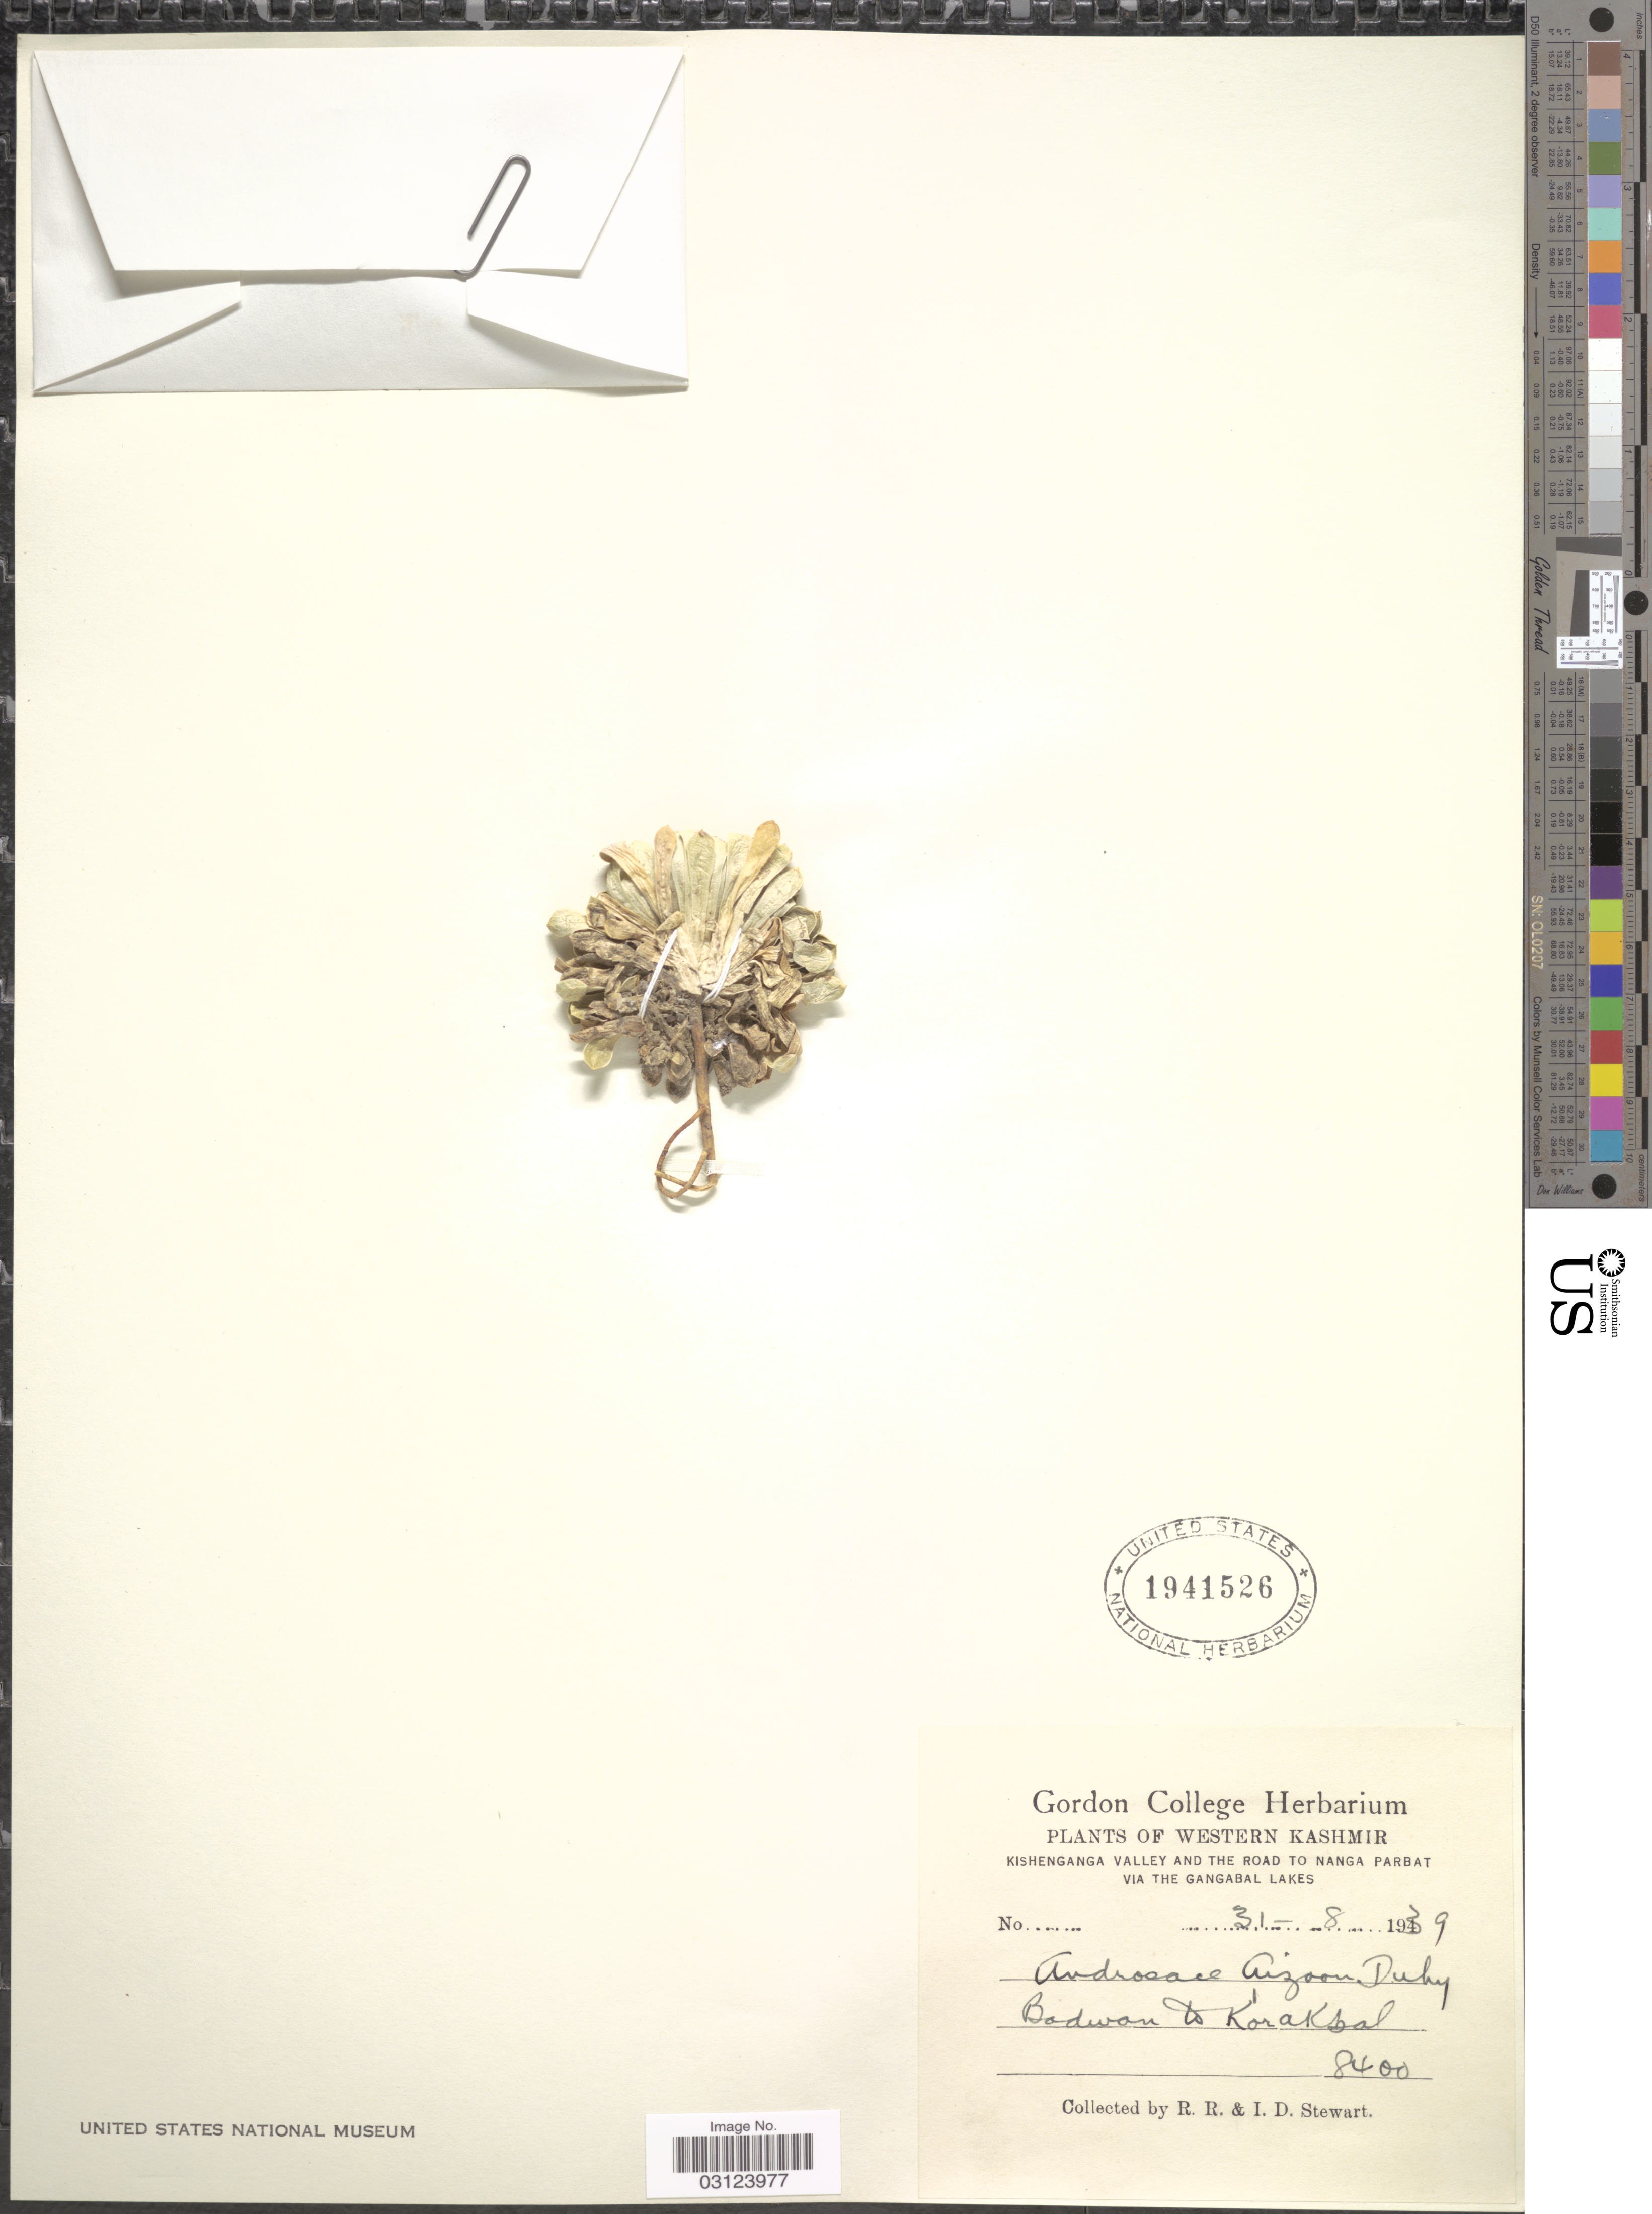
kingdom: Plantae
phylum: Tracheophyta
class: Magnoliopsida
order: Ericales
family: Primulaceae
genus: Androsace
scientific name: Androsace aizoon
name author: Duby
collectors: R. Stewart & I. Stewart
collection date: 1939-08-31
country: India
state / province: Jammu and Kashmir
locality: Western Kashmir, Kishenganga Valley And The Road To Nanga Parbat Via The Gangabal Lakes, Badwan to Korakbal.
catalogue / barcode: US 1941526